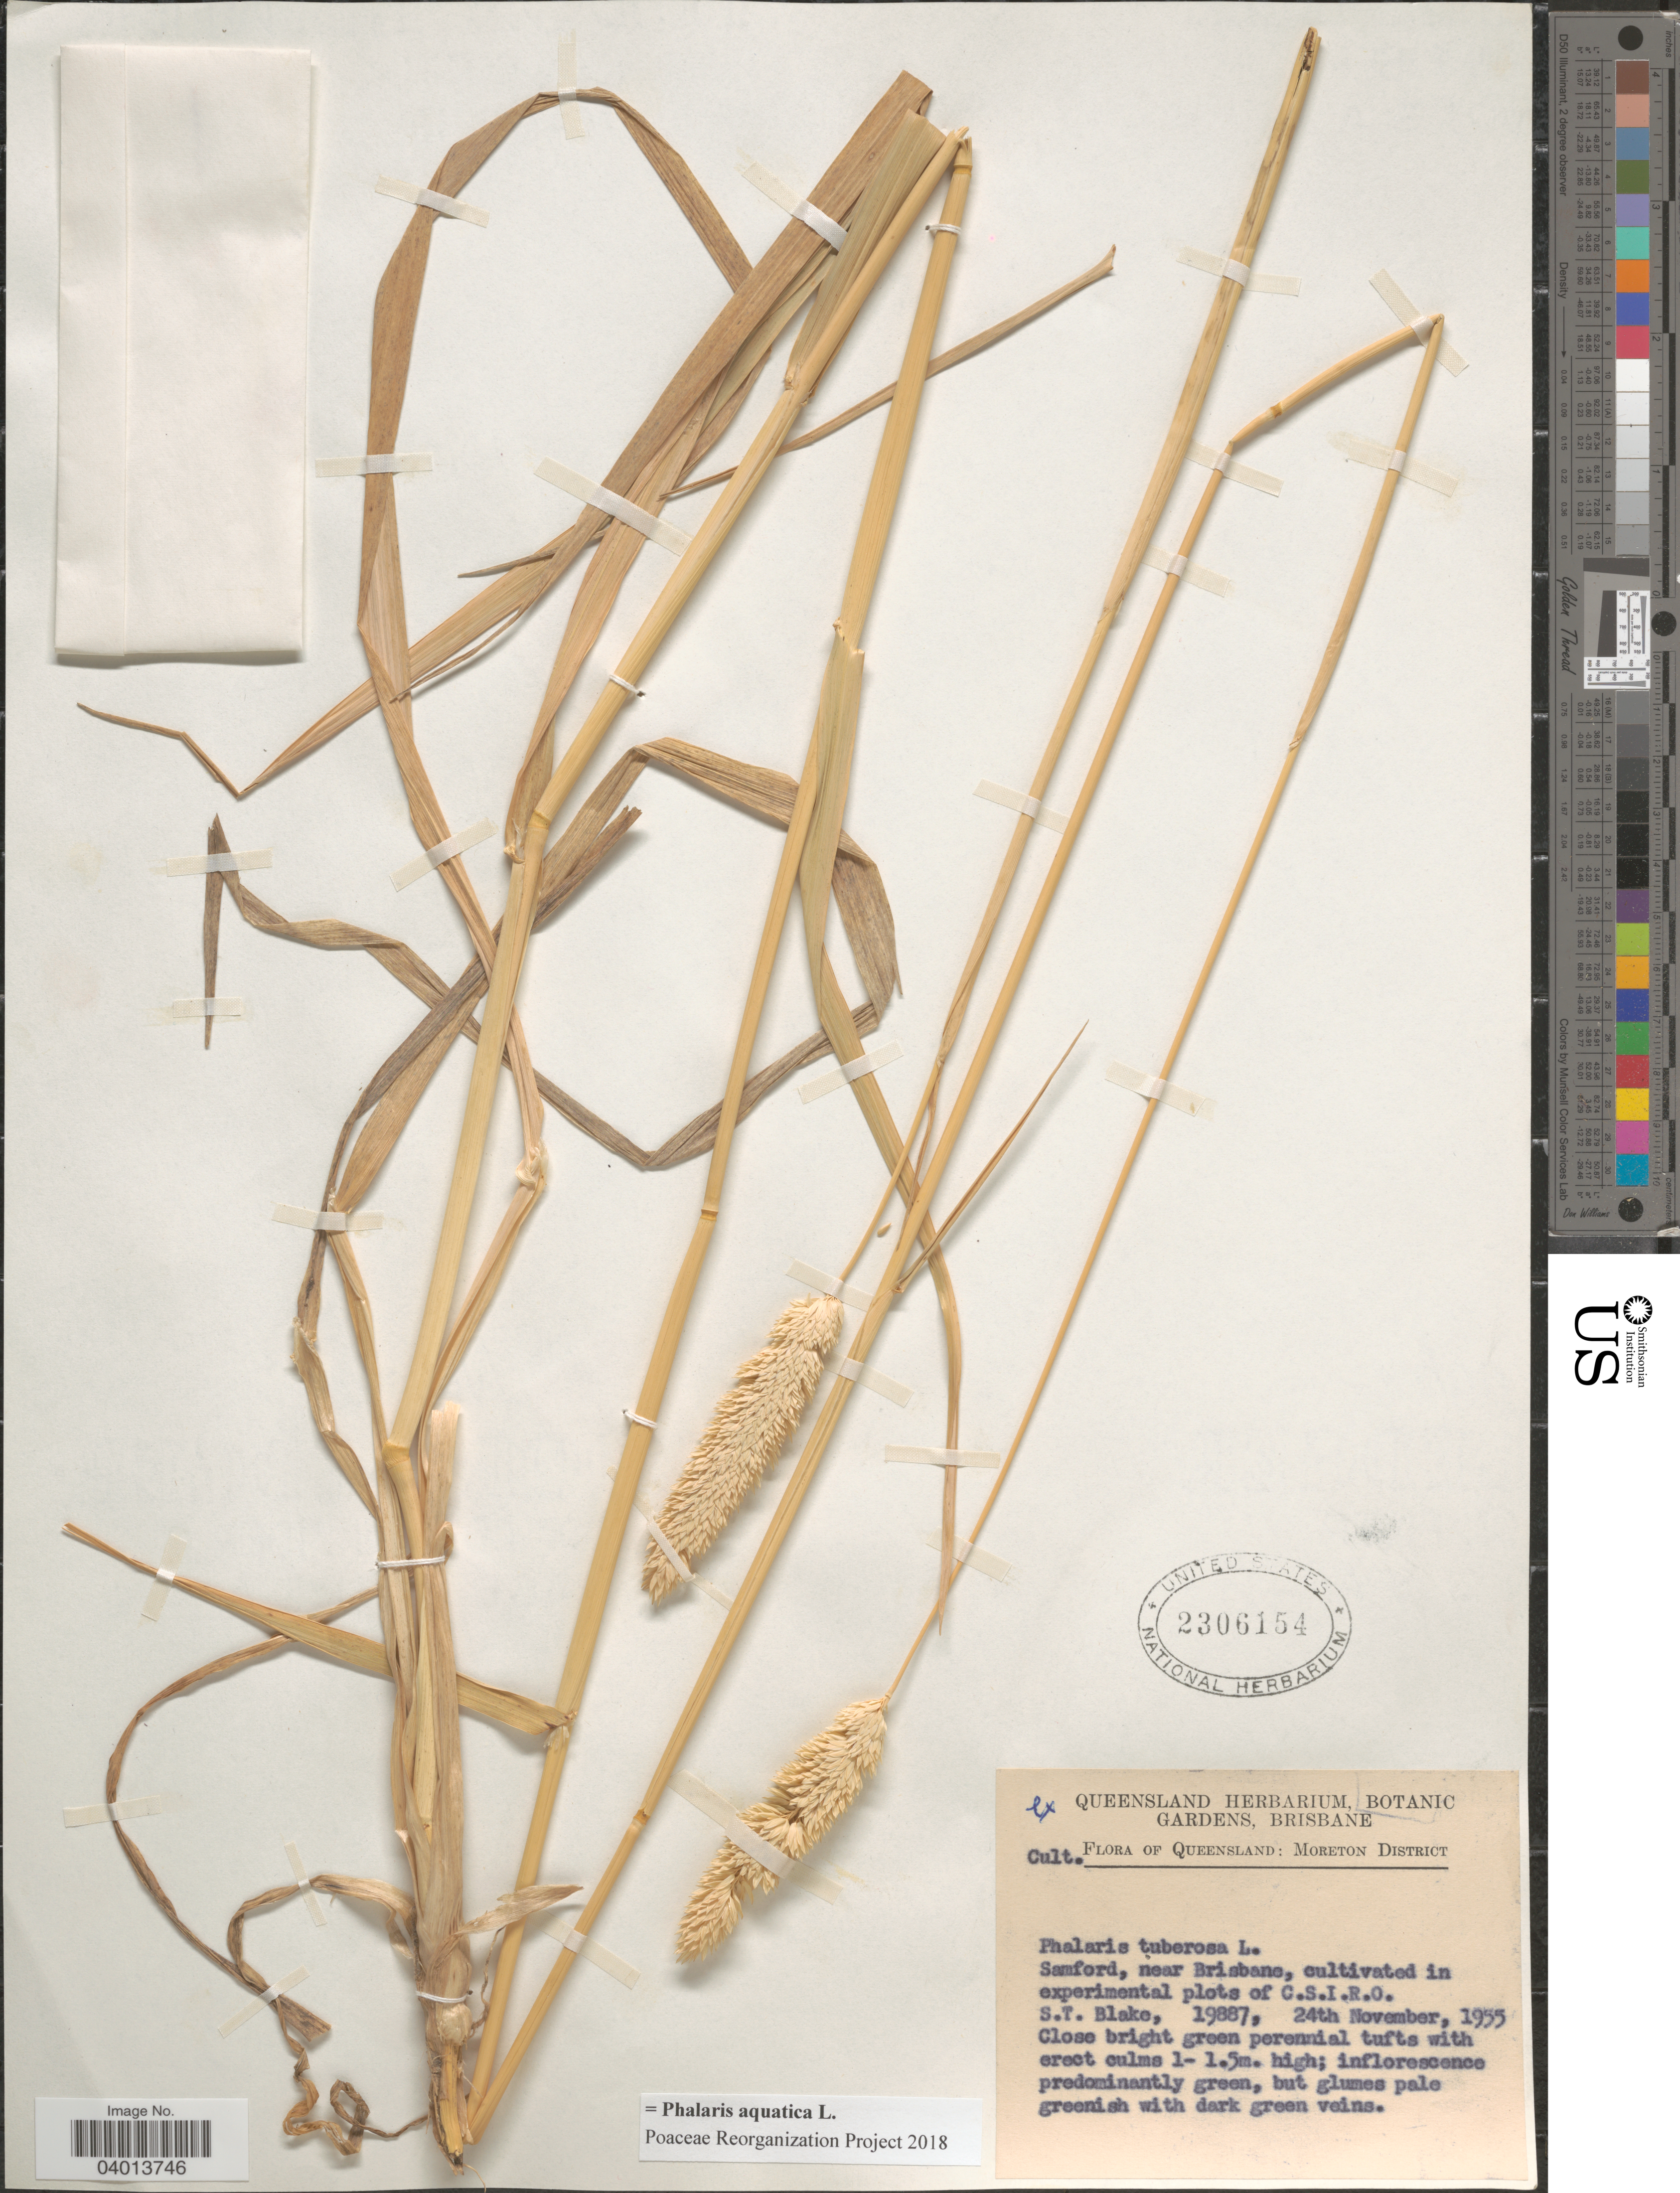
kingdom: Plantae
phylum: Tracheophyta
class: Liliopsida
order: Poales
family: Poaceae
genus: Phalaris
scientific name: Phalaris aquatica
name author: L.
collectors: S. T. Blake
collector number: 19887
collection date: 1955-11-24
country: Australia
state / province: Queensland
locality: Moreton District. Samford, near Brisbane, cultivated in experimental plots of C.S.I.R.O.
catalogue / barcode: US 2306154